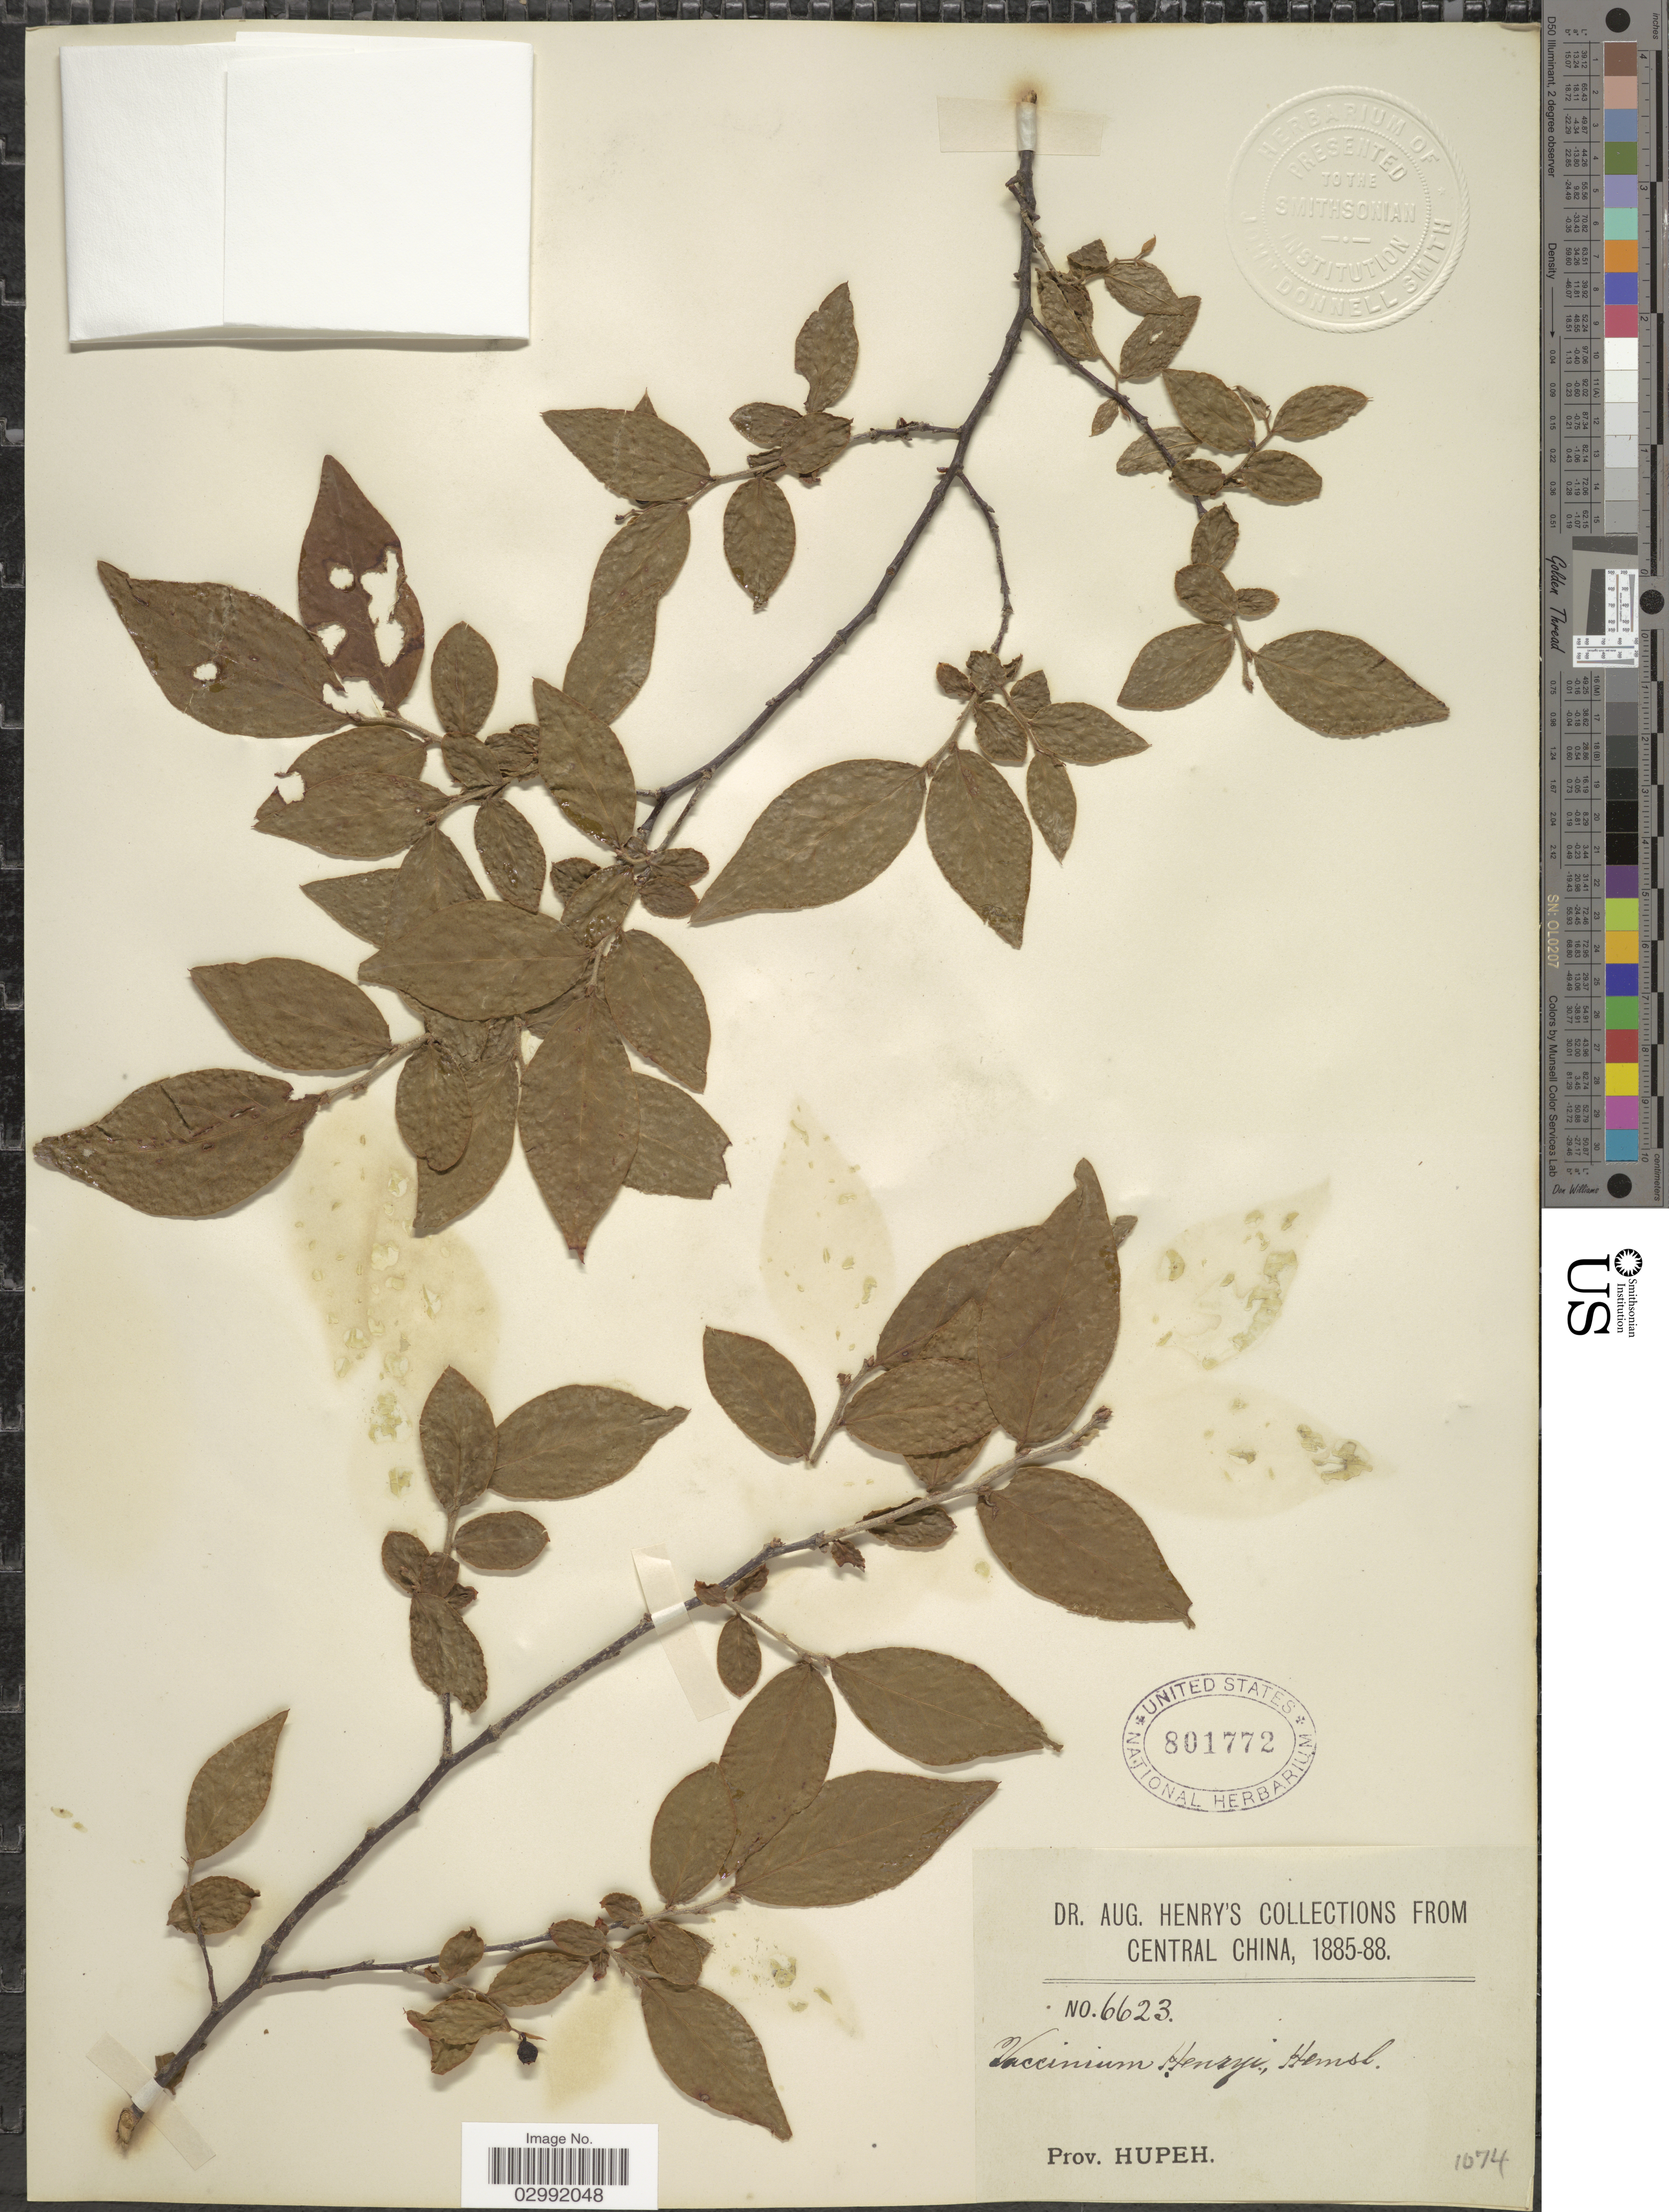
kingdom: Plantae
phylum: Tracheophyta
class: Magnoliopsida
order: Ericales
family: Ericaceae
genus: Vaccinium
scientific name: Vaccinium henryi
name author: Hemsl.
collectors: A. Henry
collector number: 6623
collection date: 1885/1888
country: China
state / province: Hubei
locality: Central China, Prov. Hupeh.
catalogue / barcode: US 801772